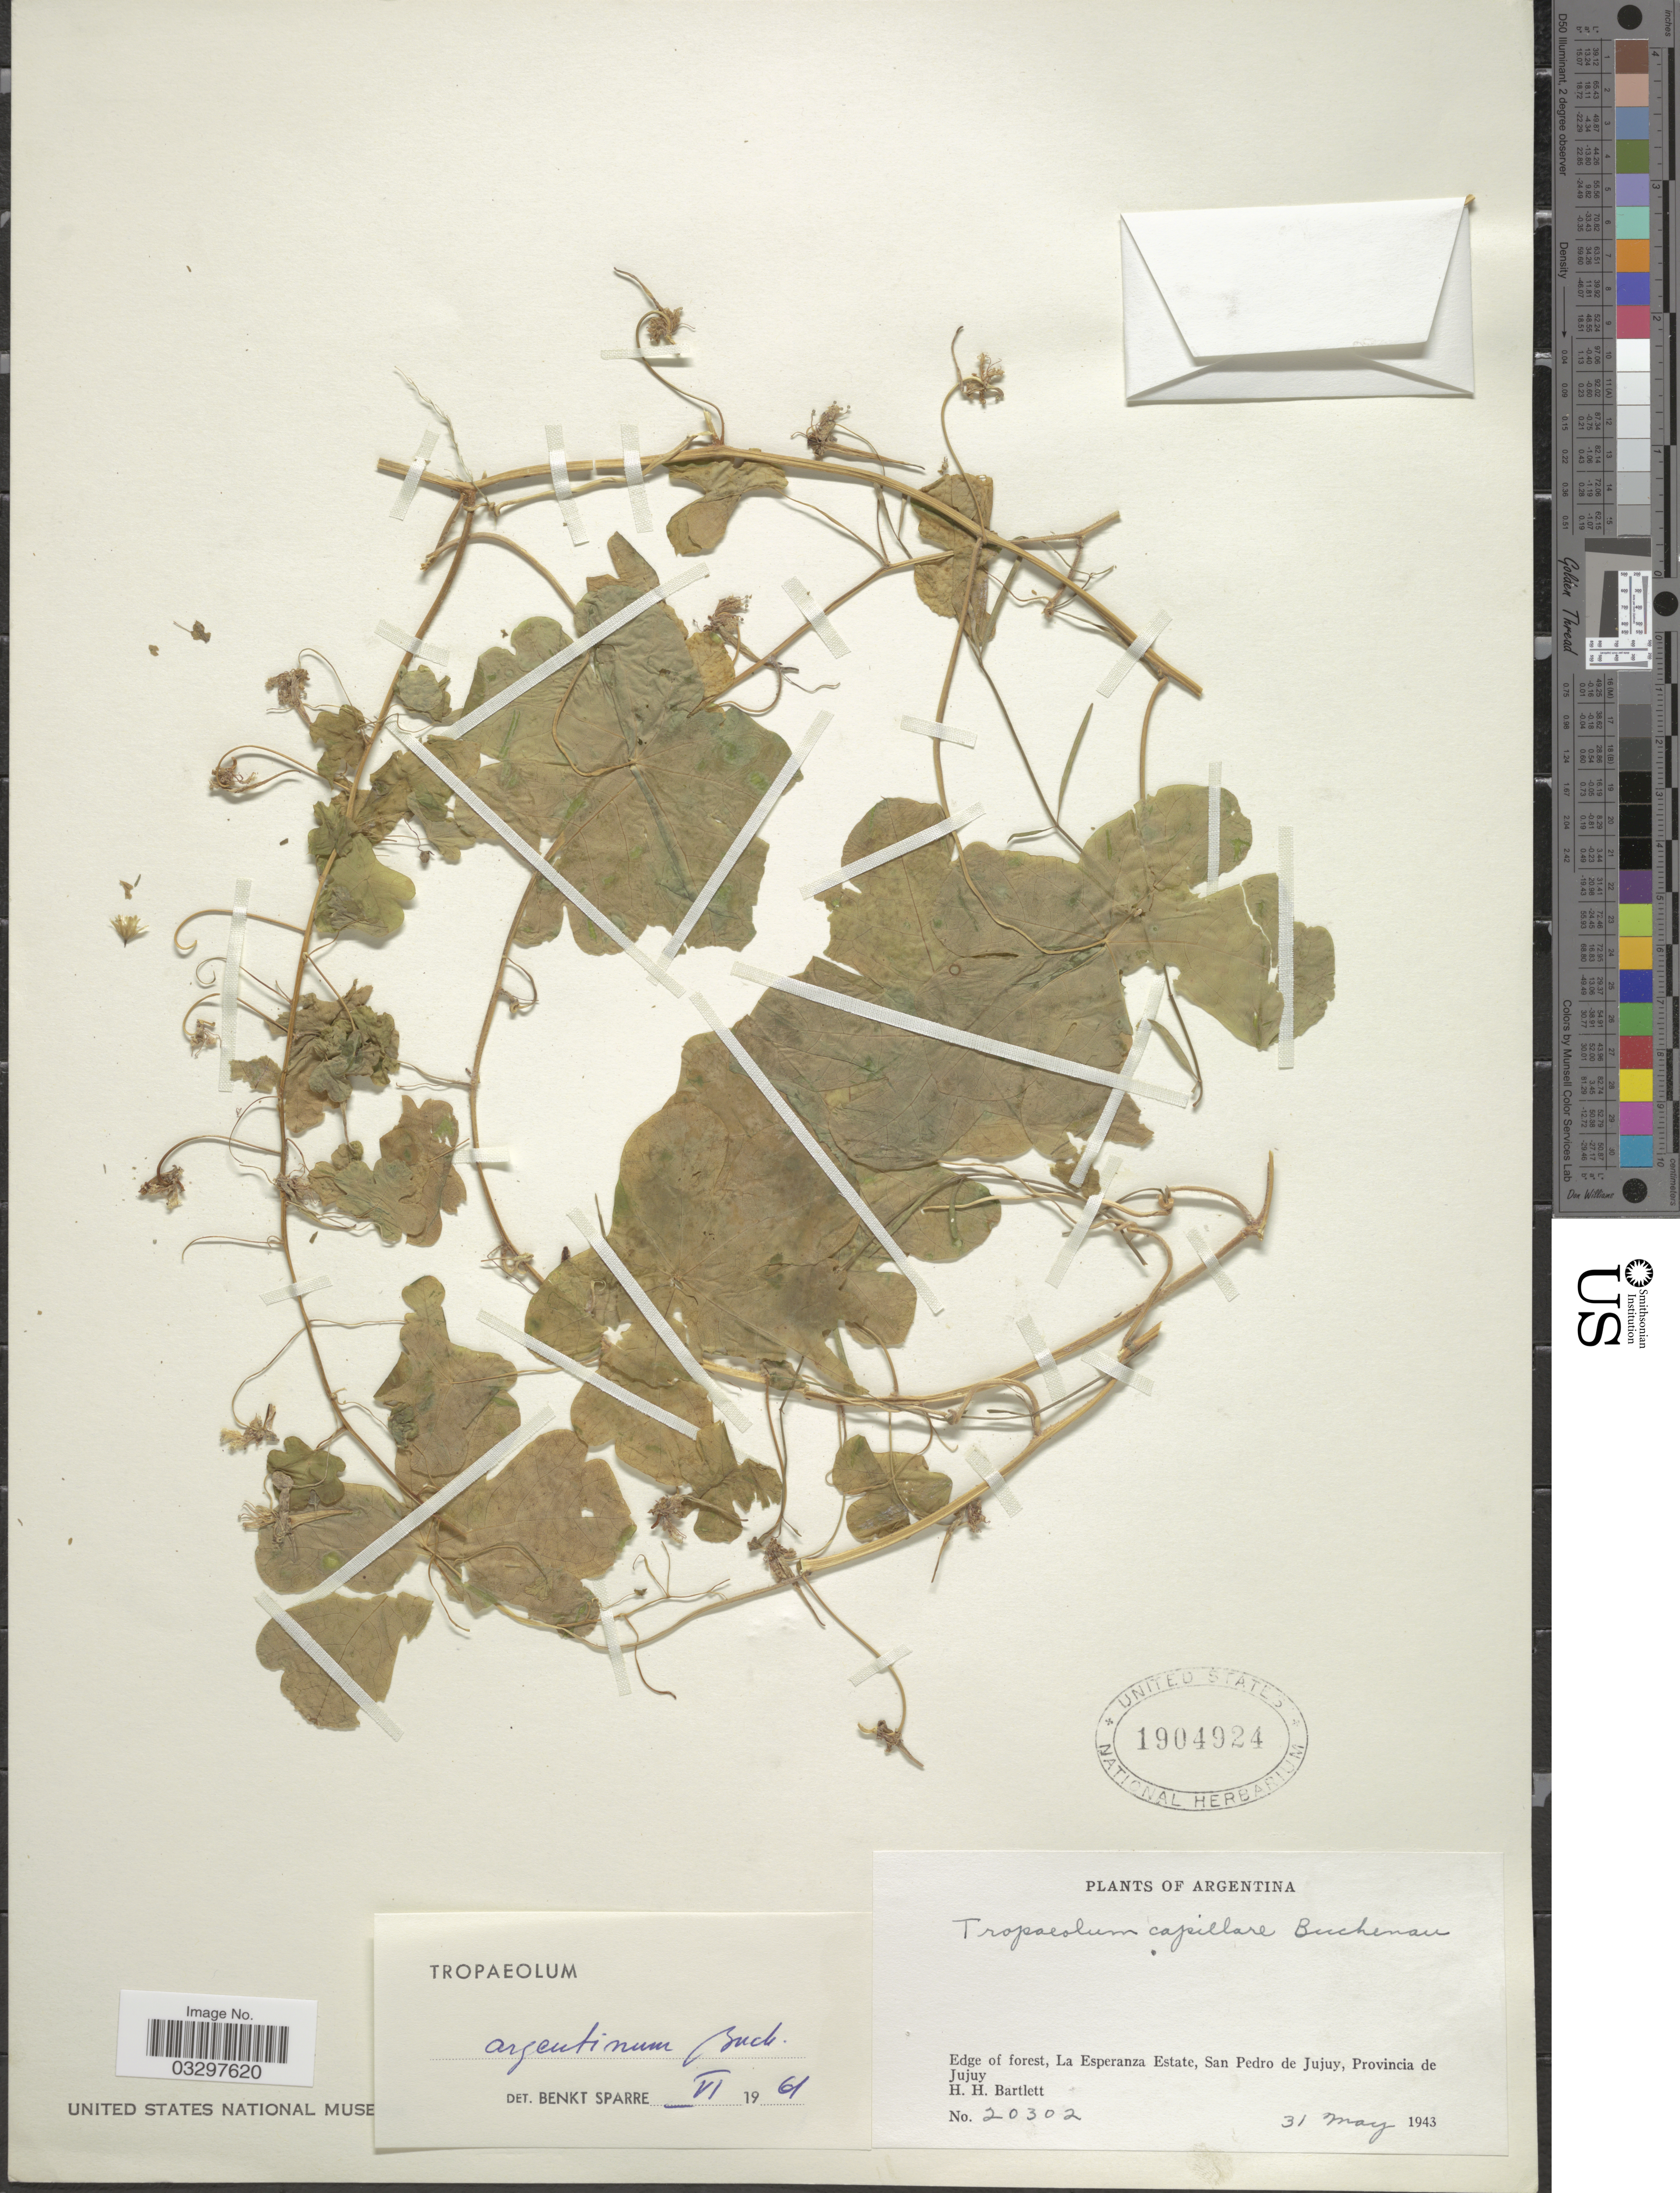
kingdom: Plantae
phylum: Tracheophyta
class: Magnoliopsida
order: Brassicales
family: Tropaeolaceae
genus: Tropaeolum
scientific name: Tropaeolum argentinum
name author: Buchenau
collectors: H. H. Bartlett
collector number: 20302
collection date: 1943-05-31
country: Argentina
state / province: Jujuy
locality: Edge of forest, La Esperanza Estate, San Pedro de Jujuy, Provincia de Jujuy.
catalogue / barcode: US 1904924